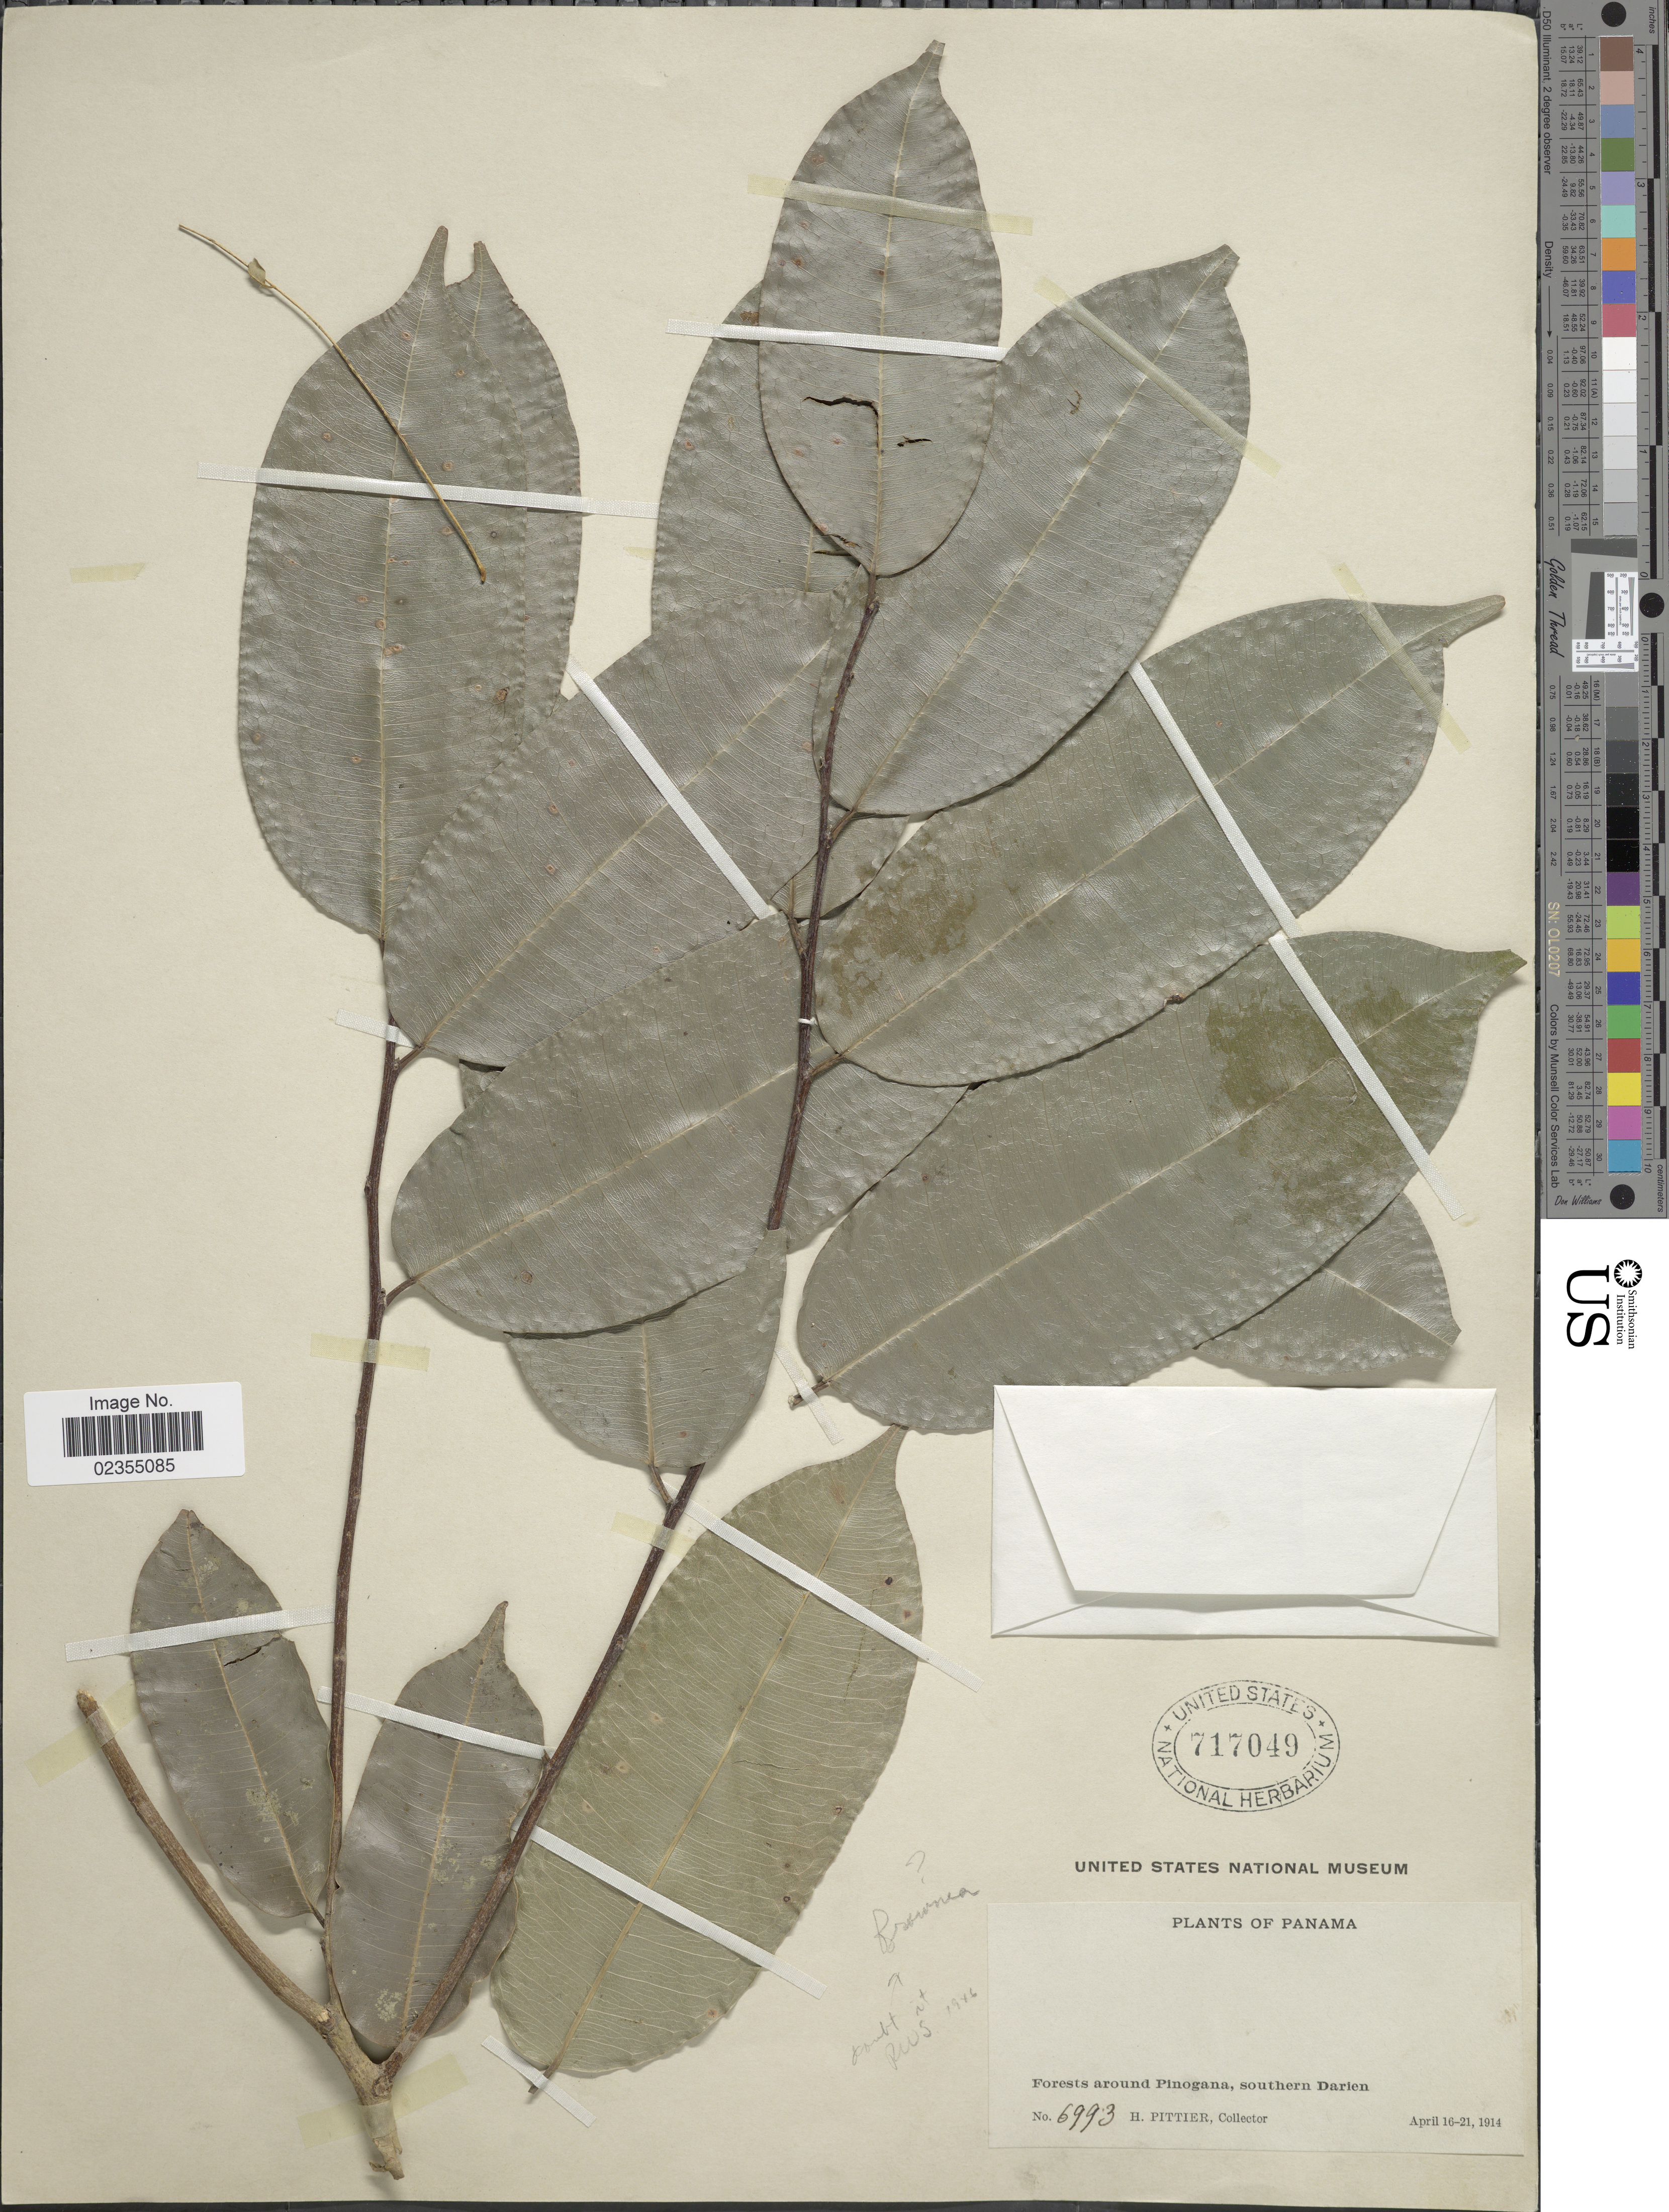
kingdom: Plantae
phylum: Tracheophyta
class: Magnoliopsida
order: Rosales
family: Moraceae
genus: Clarisia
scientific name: Clarisia sp.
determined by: Londoño-Echeverri, Y.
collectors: H. F. Pittier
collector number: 6993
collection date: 1914-04-16/1914-04-21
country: Panama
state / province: Darién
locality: Forests around Pinogana, southern Darien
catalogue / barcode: US 717049